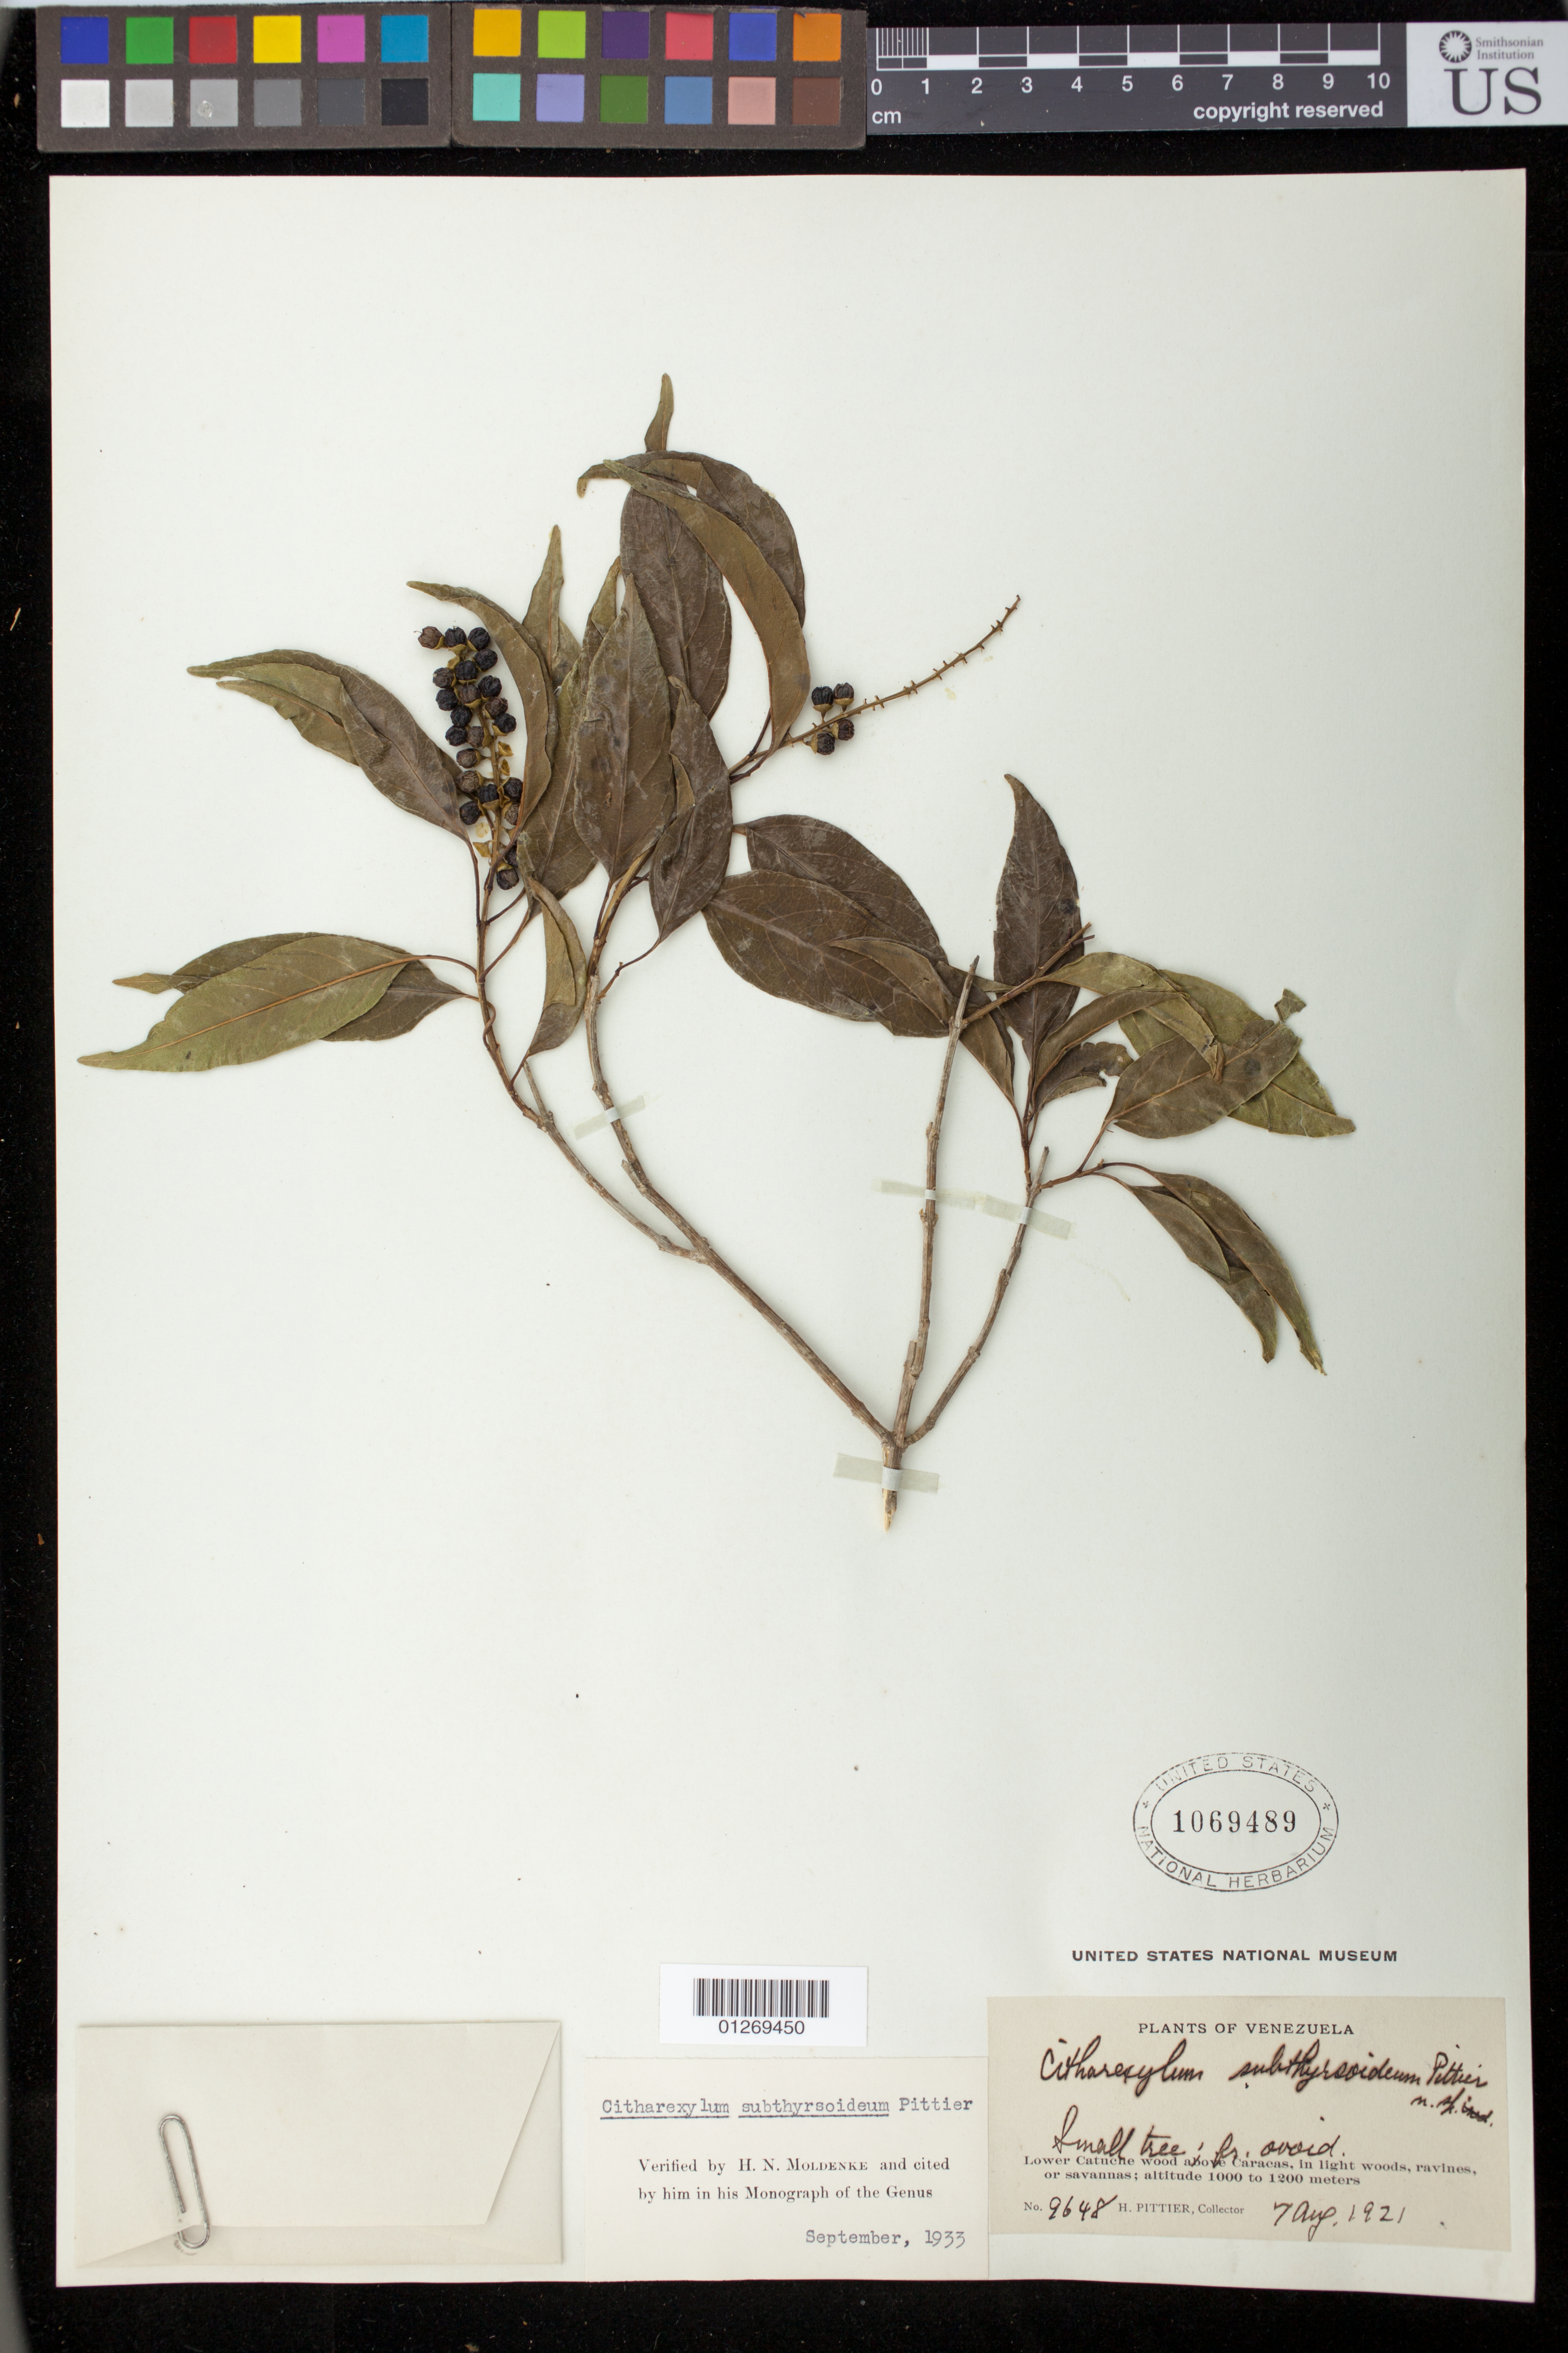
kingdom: Plantae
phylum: Tracheophyta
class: Magnoliopsida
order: Lamiales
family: Verbenaceae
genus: Citharexylum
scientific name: Citharexylum subthyrsoideum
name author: Pittier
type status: Syntype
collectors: H. F. Pittier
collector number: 9648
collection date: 1921-08-07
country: Venezuela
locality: Lower Catuche wood above Caracas, in light woods, ravines, or savannas.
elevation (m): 1000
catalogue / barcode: US 1069489